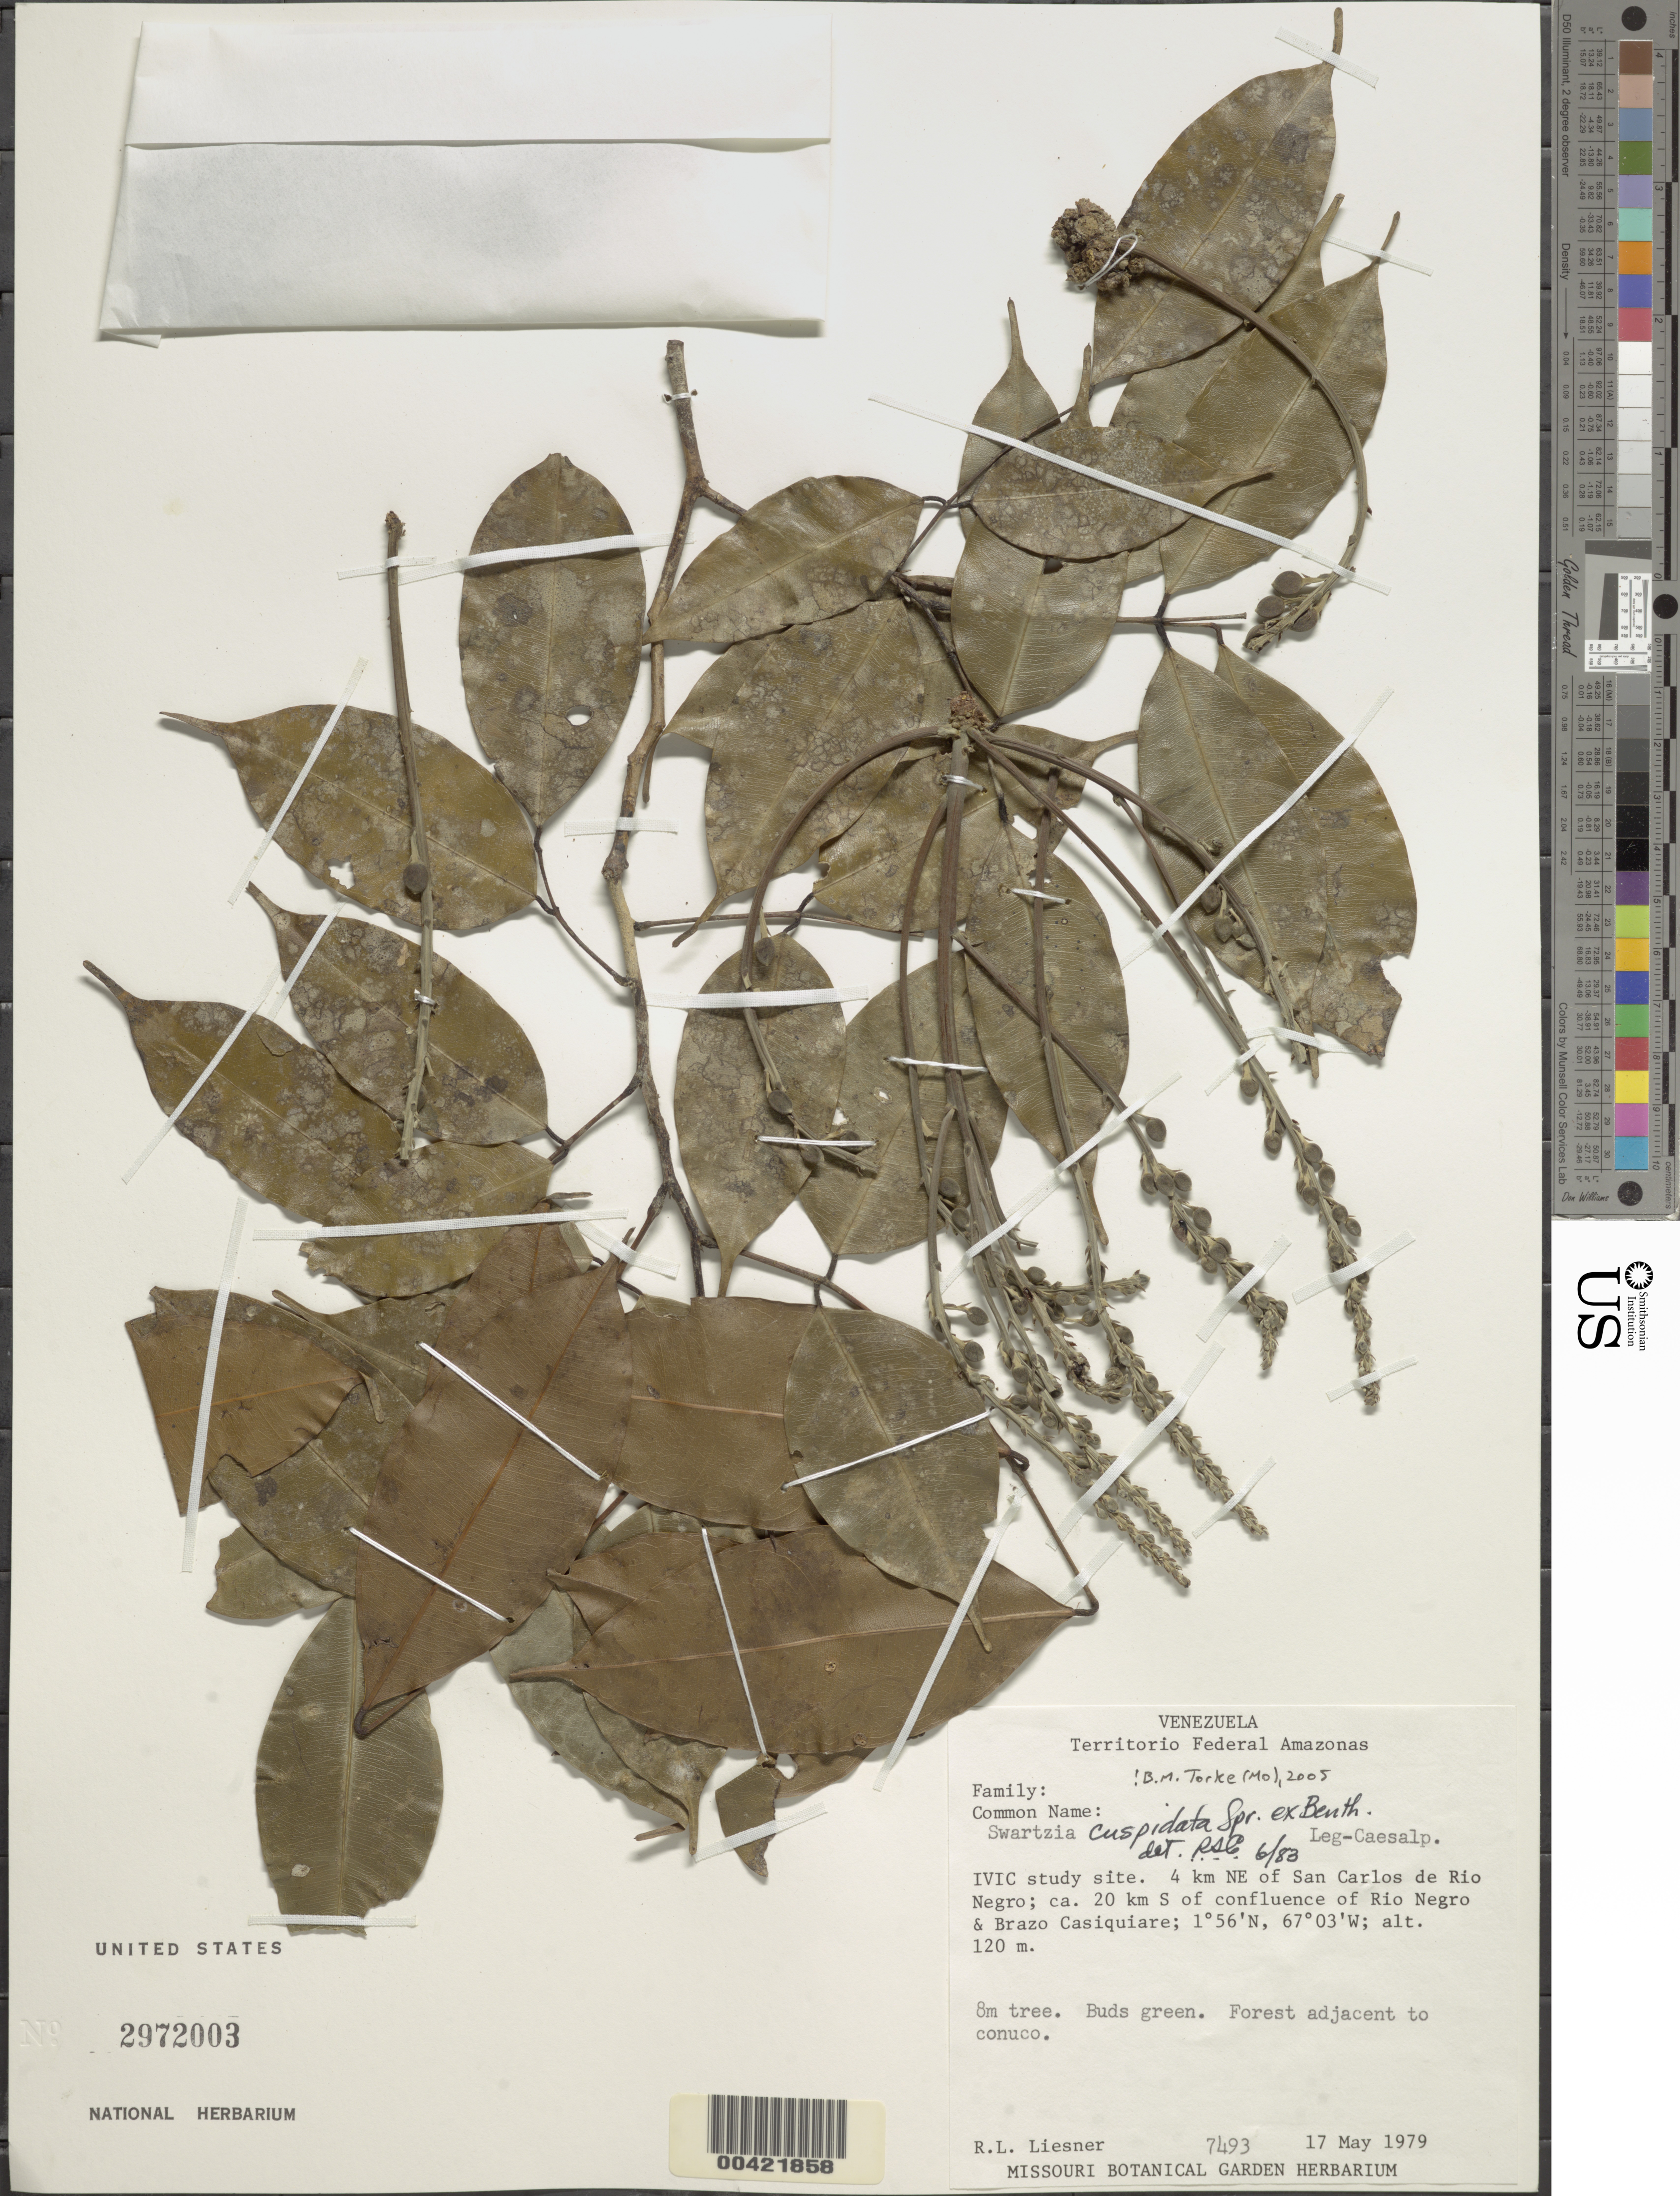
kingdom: Plantae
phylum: Tracheophyta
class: Magnoliopsida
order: Fabales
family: Fabaceae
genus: Swartzia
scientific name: Swartzia cuspidata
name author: Spruce ex Benth.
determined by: Cowan, R. S.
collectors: R. L. Liesner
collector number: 7493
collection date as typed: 17 May 1979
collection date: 1979-05-17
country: Venezuela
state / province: Amazonas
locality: San carlos de rio negro, 4 km ne of; ivic study site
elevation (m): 120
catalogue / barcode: US 2972003